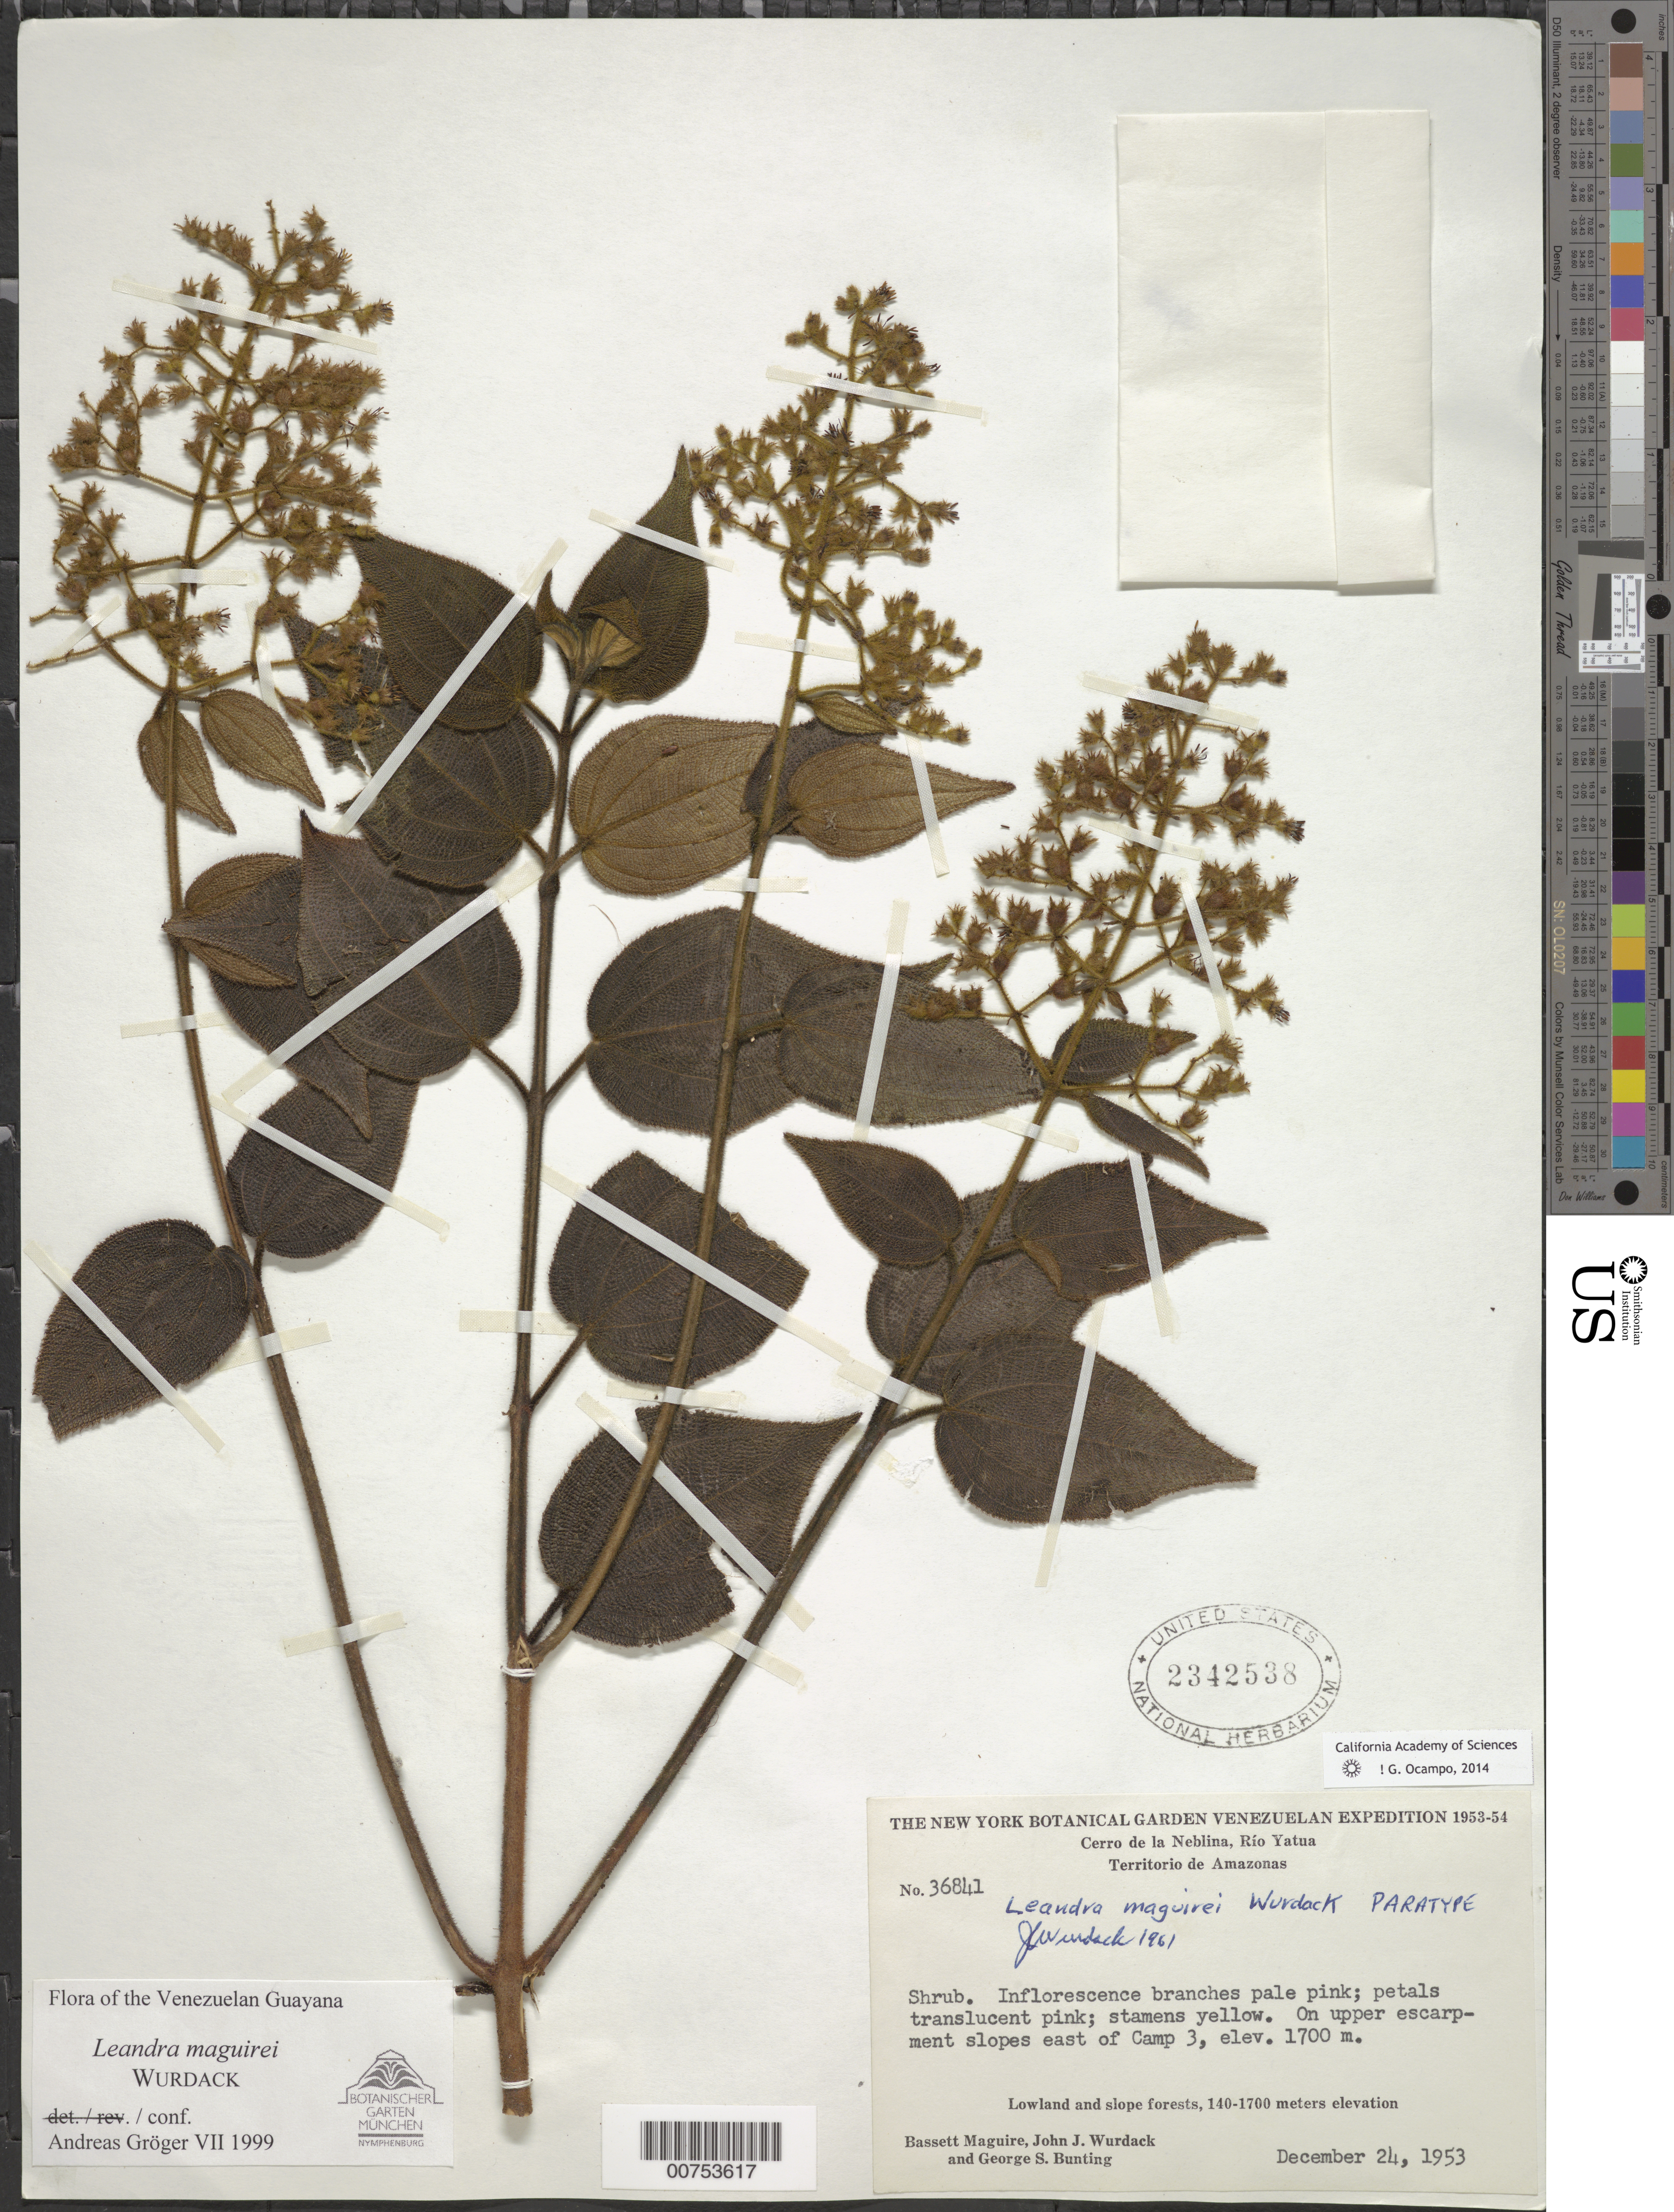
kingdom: Plantae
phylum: Tracheophyta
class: Magnoliopsida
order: Myrtales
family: Melastomataceae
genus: Leandra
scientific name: Leandra maguirei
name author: Wurdack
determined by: Gröger, A.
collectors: B. Maguire, J. J. Wurdack & G. S. Bunting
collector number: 36841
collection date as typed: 24-Dec-53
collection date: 1953-12-24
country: Venezuela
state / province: Amazonas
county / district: Río Negro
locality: Cerro de la Neblina, Río Yatua, S of Camp 3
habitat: Upper escarpment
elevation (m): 1700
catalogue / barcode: US 2342538